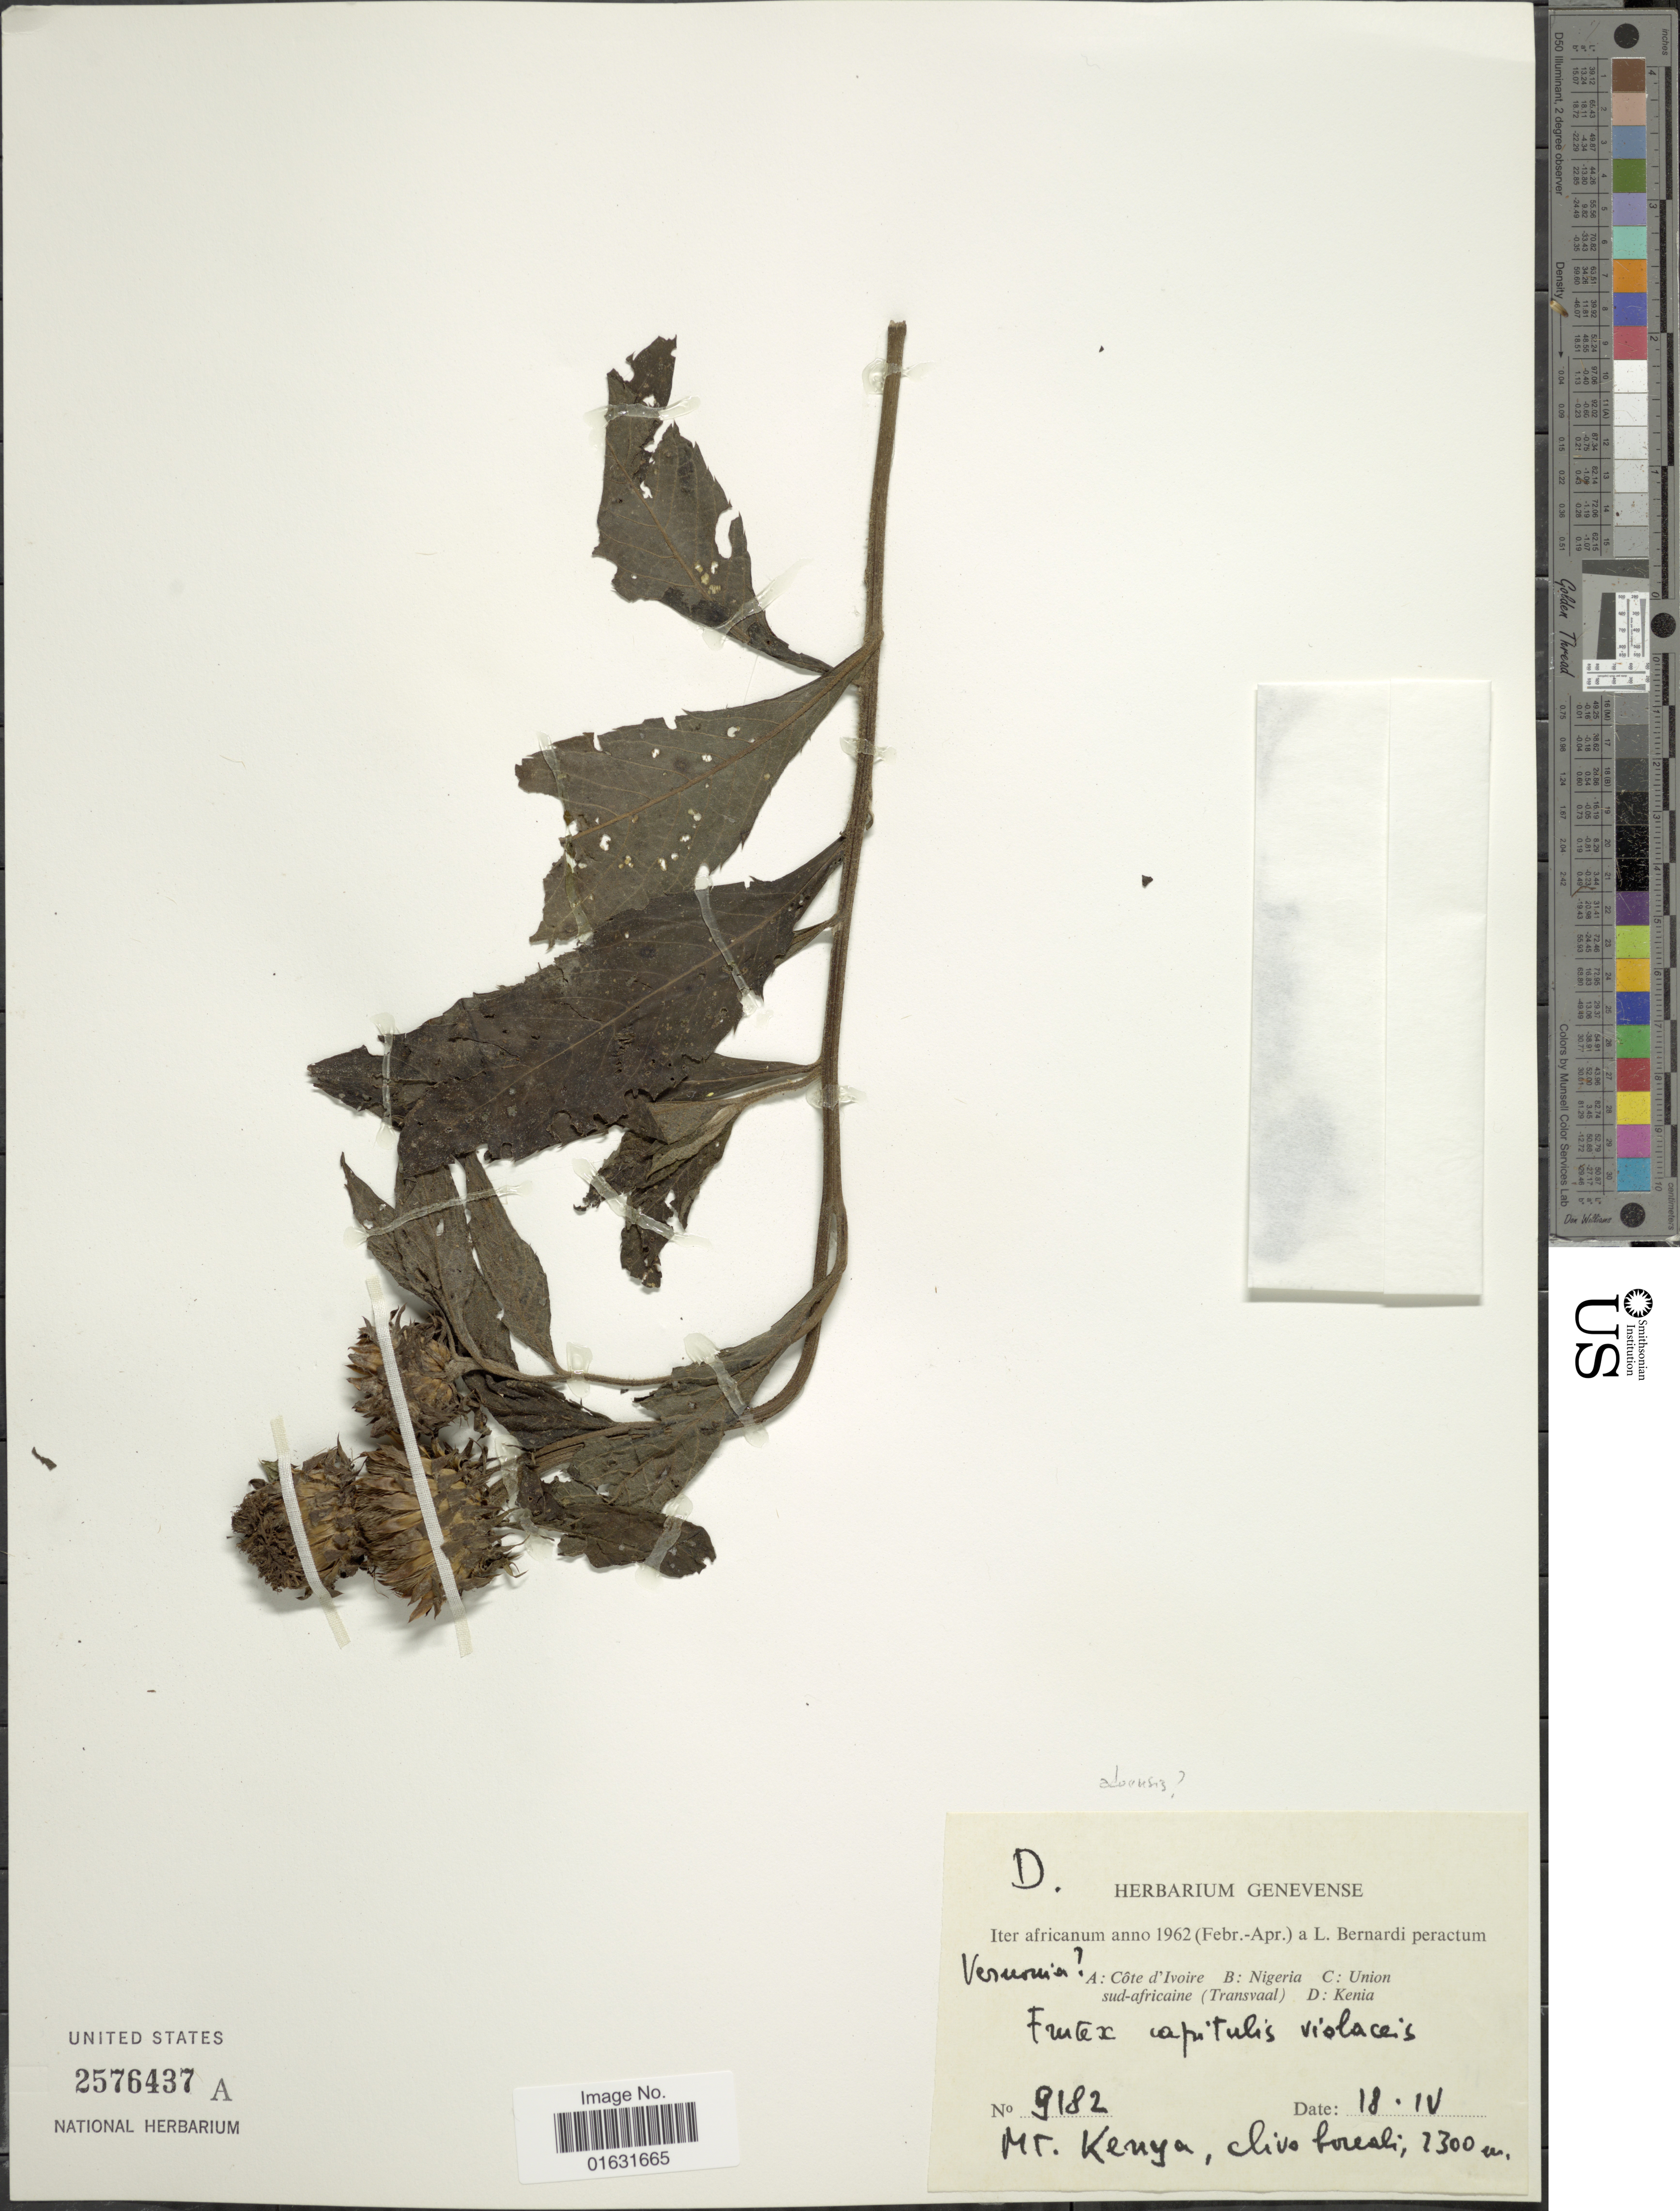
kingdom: Plantae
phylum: Tracheophyta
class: Magnoliopsida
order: Asterales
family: Asteraceae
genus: Baccharoides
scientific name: Baccharoides adoensis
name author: (Sch. Bip. ex Walp.) H. Rob.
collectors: L. Bernardi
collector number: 9182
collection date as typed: Transcribed d/m/y: /4/18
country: Kenya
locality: Mt. Kenya, Clivo forest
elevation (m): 2300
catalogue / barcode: US 2576437A